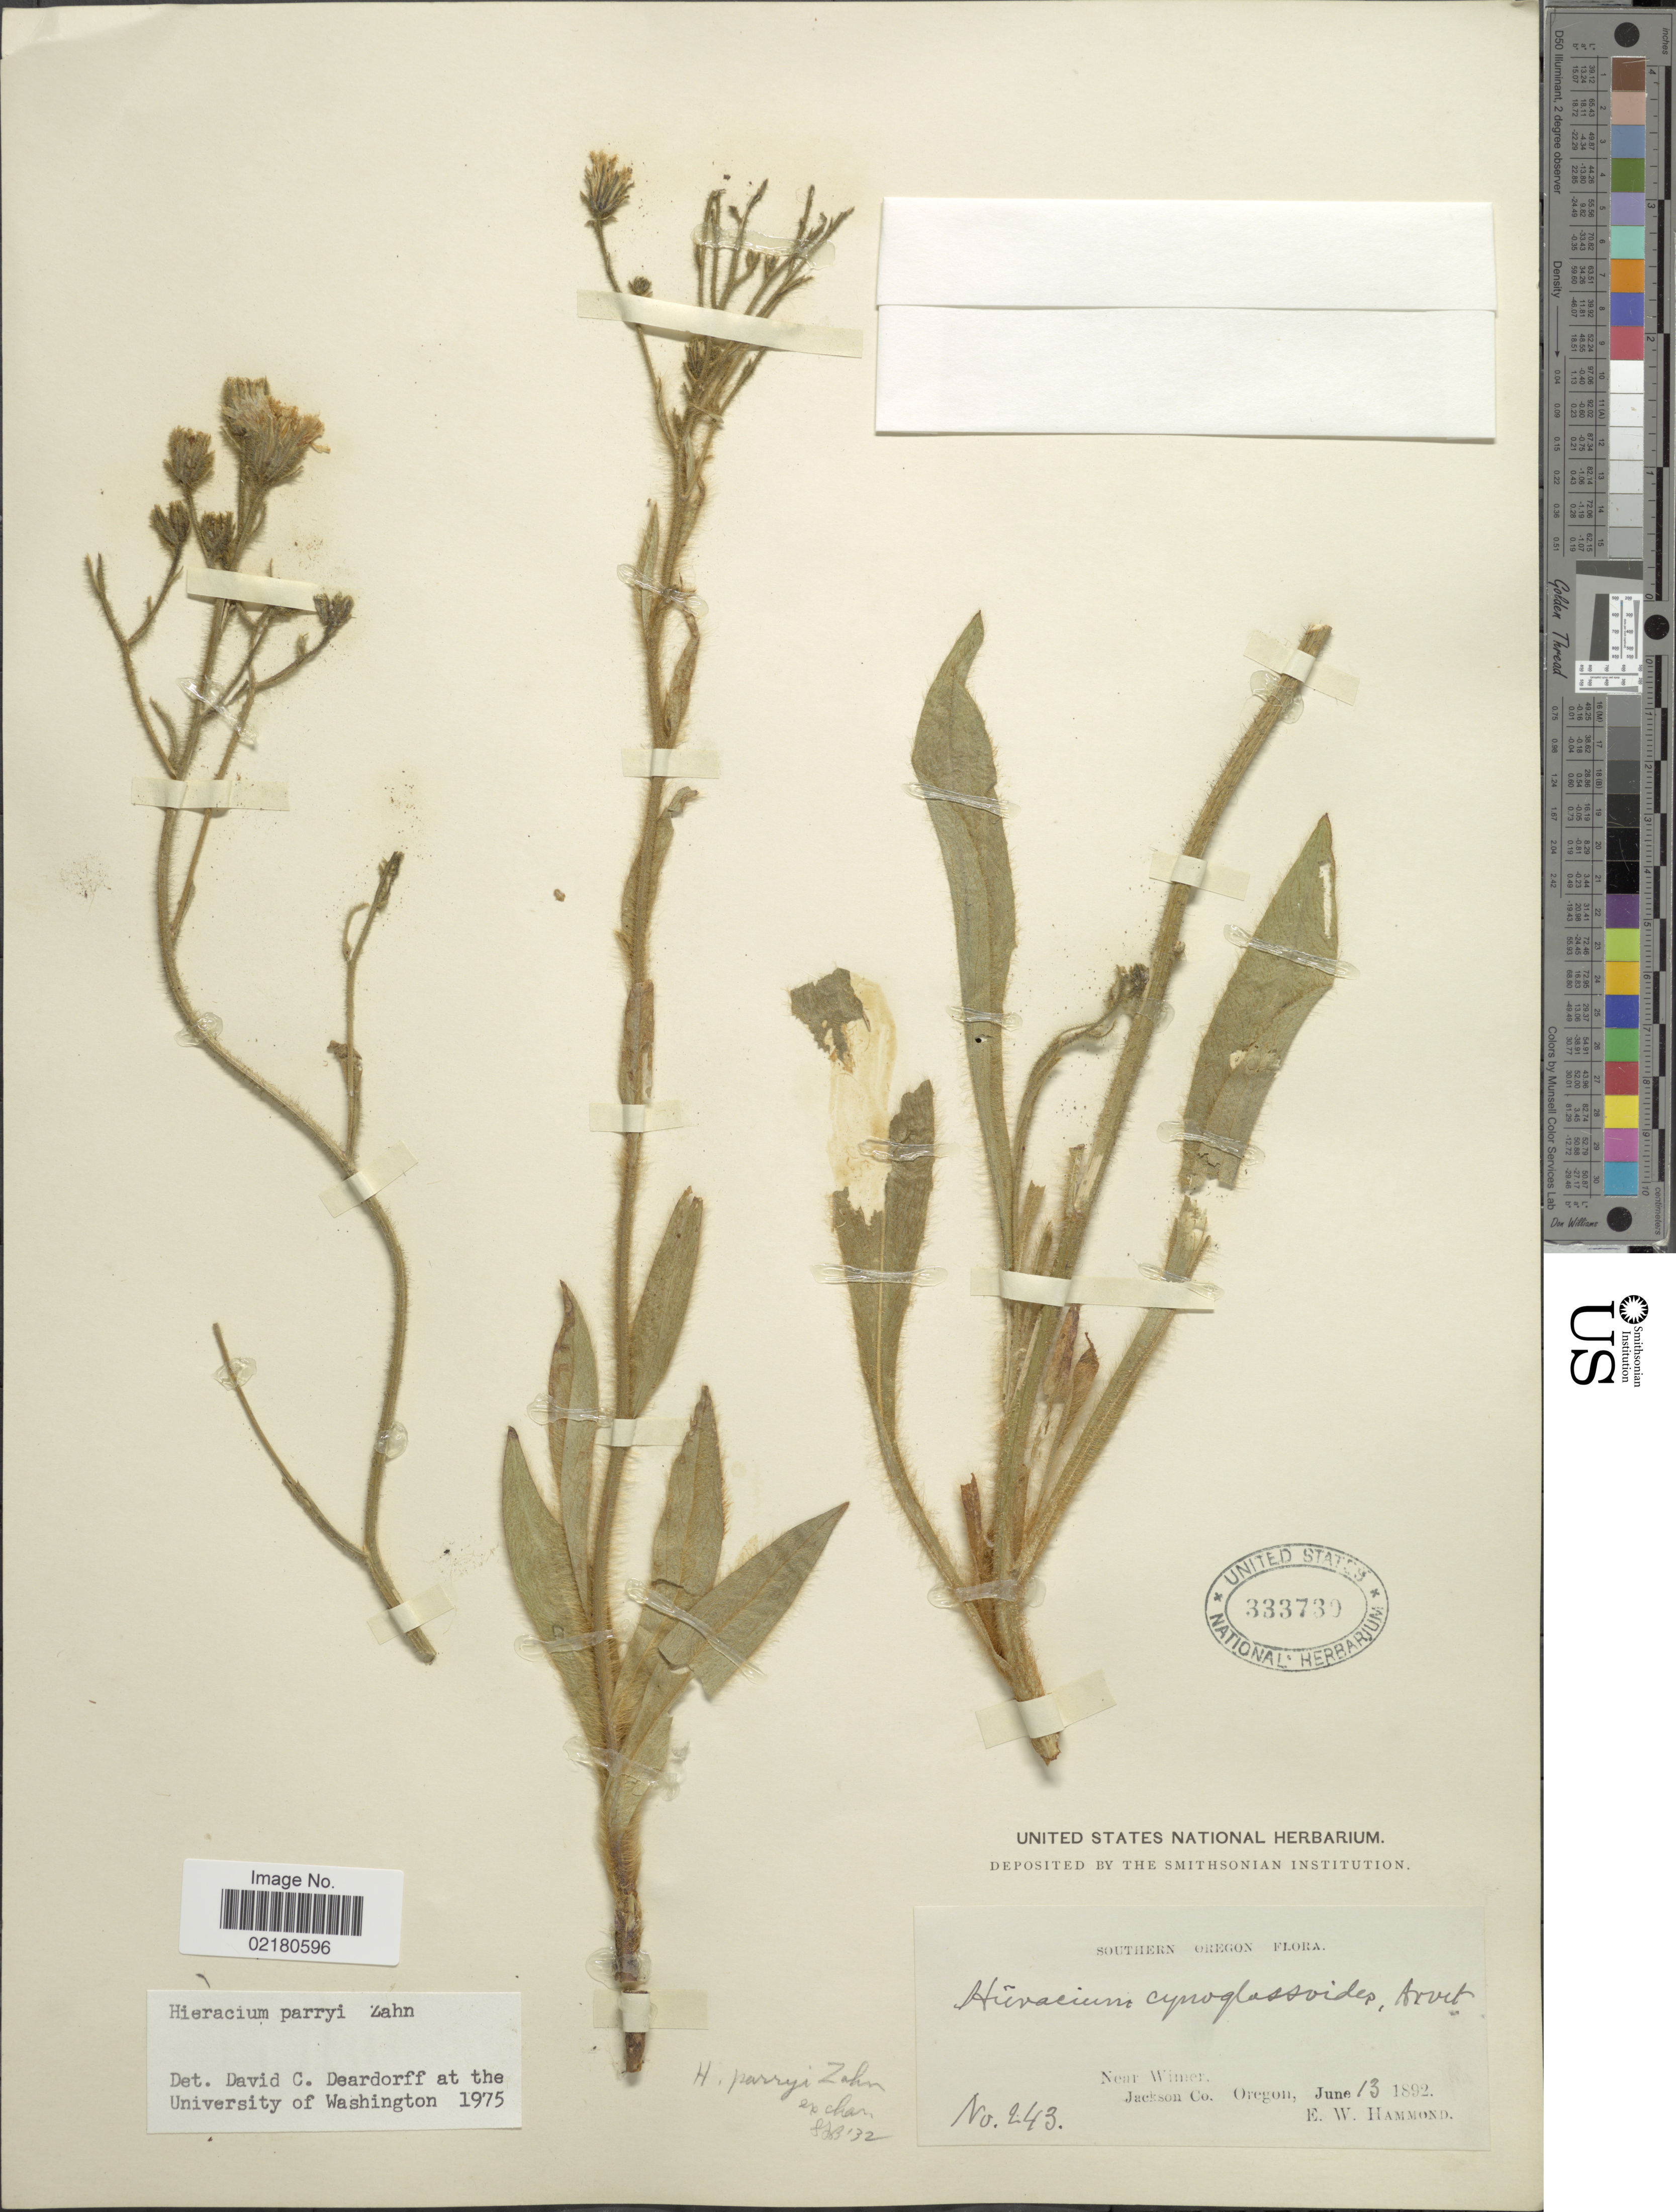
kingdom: Plantae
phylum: Tracheophyta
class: Magnoliopsida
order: Asterales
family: Asteraceae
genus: Hieracium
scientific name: Hieracium parryi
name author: Zahn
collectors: E. Hammond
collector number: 243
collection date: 1892-06-13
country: United States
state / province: Oregon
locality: Southern Oregon: near Wimer, Jackson County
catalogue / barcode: US 333739